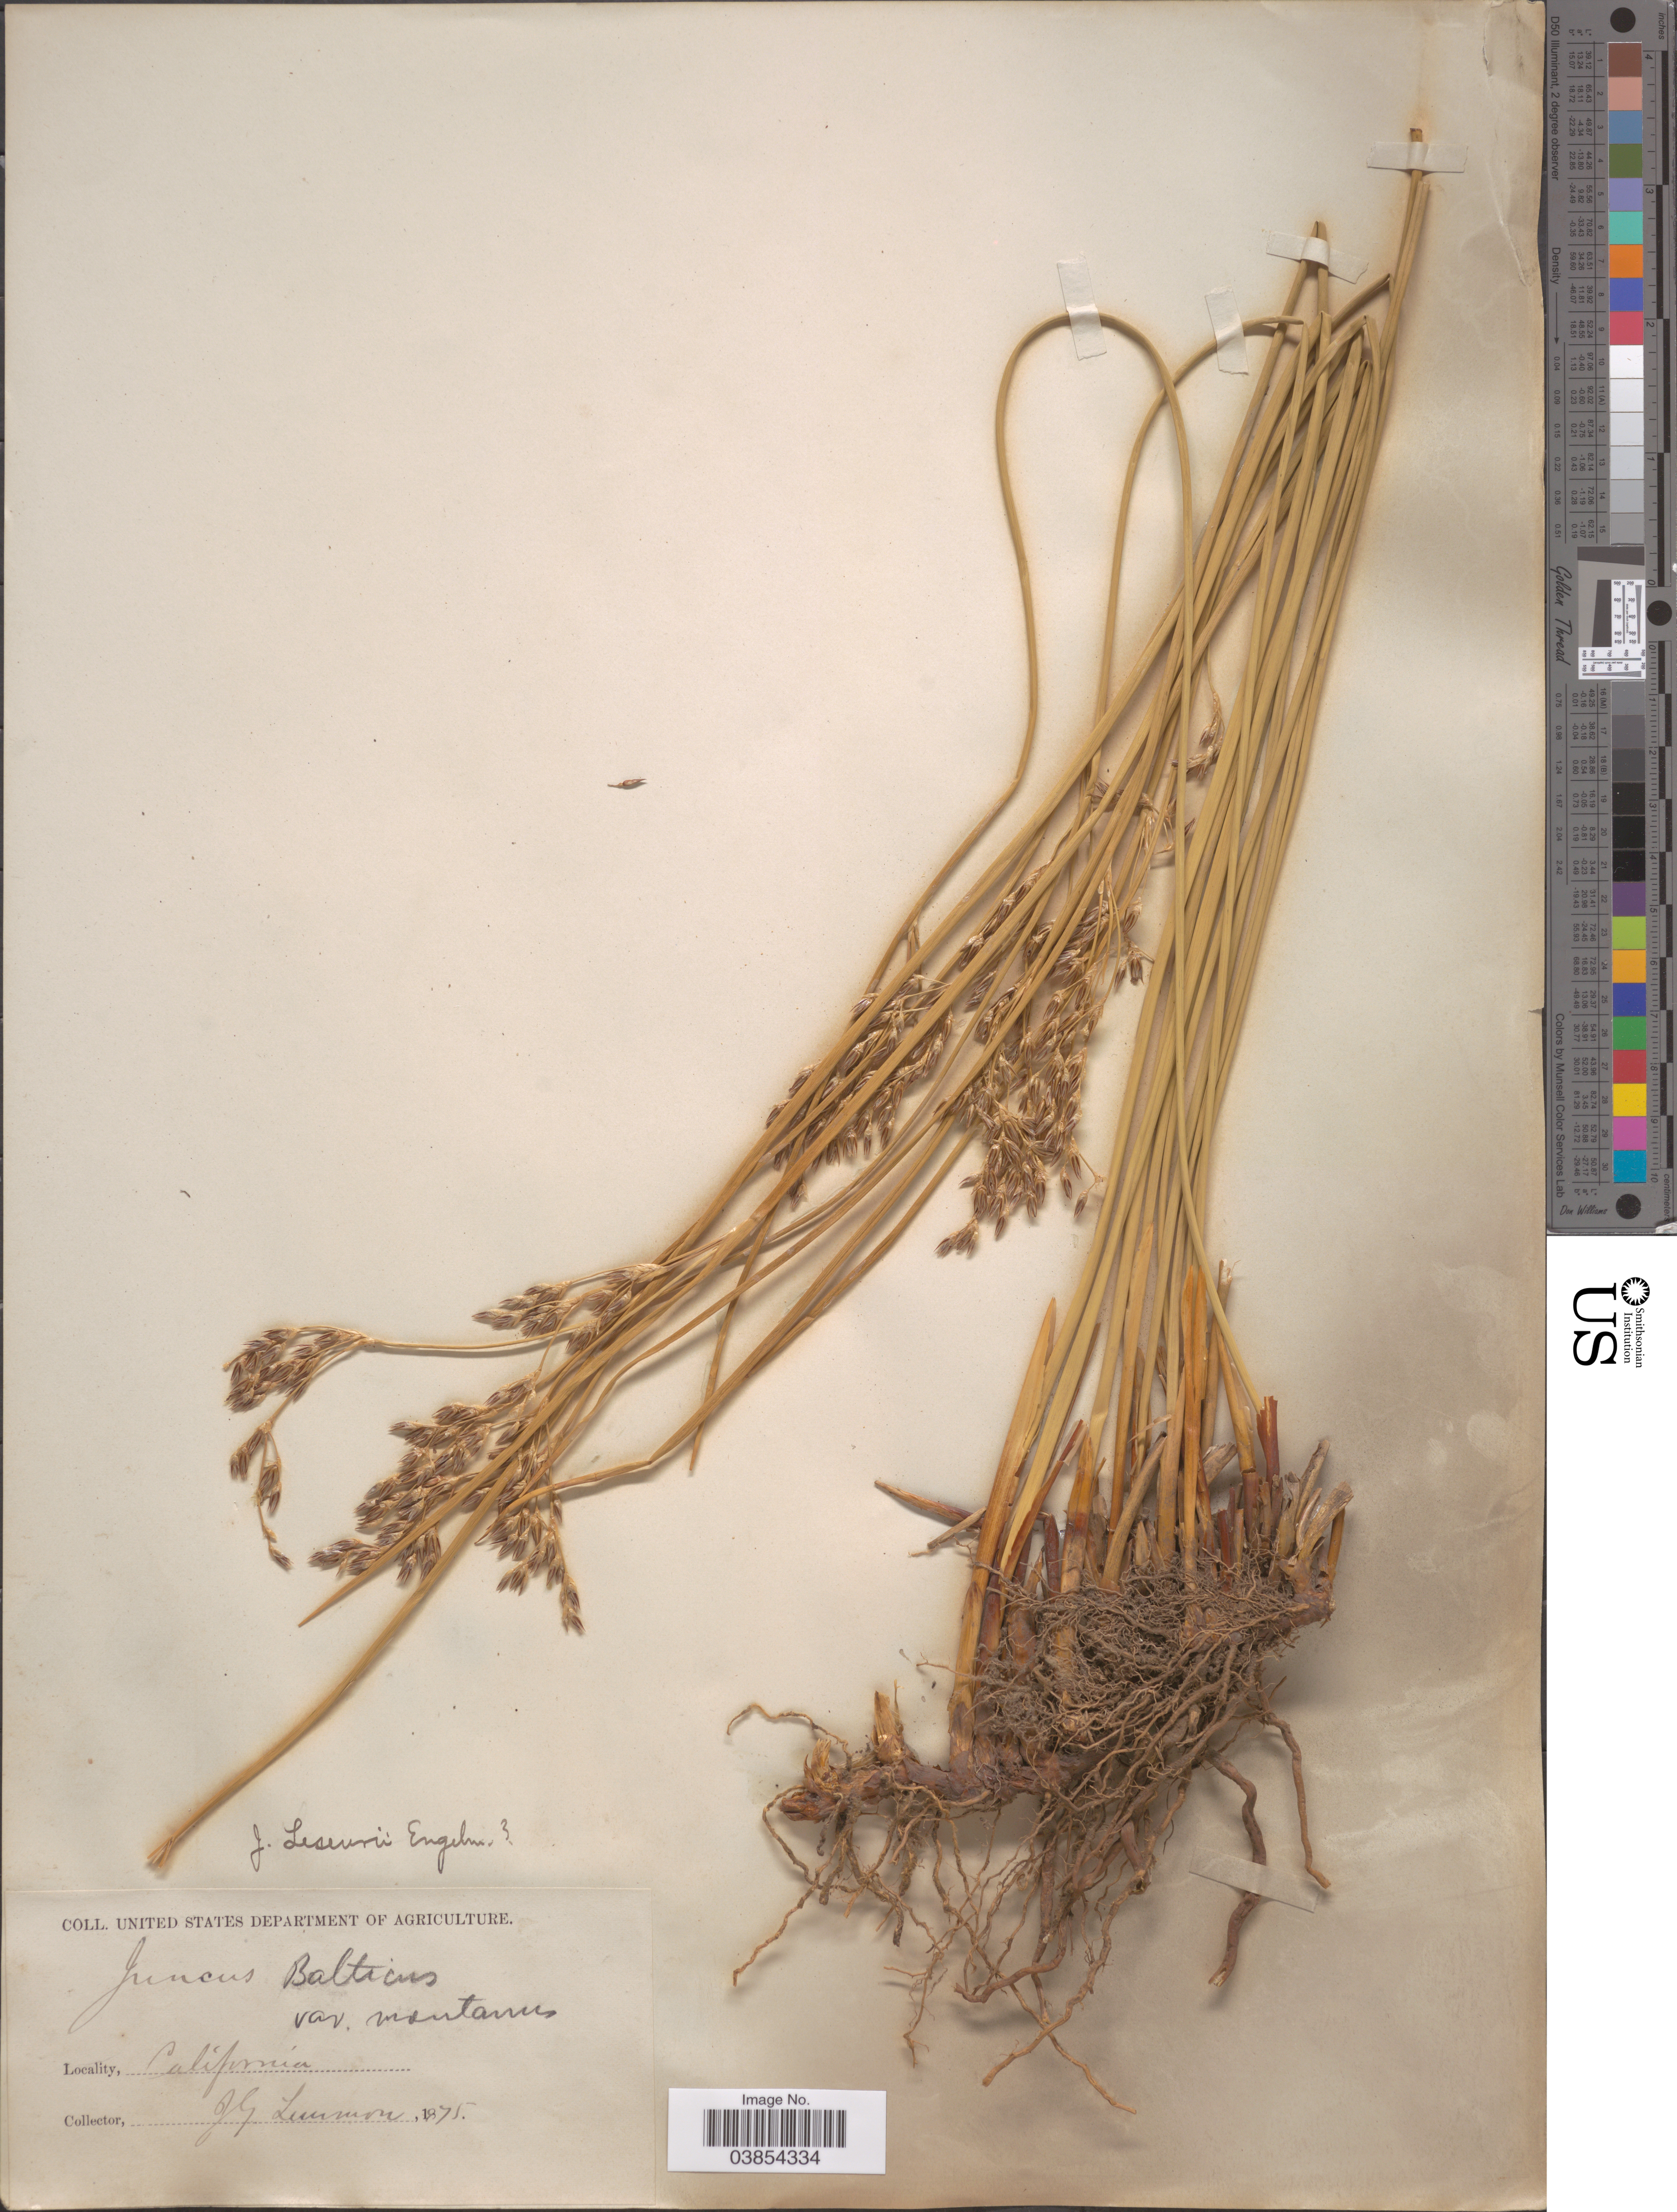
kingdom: Plantae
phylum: Tracheophyta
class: Liliopsida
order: Poales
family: Juncaceae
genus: Juncus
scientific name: Juncus lesueurii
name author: Bol.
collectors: J. Lemmon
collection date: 1875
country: United States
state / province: California